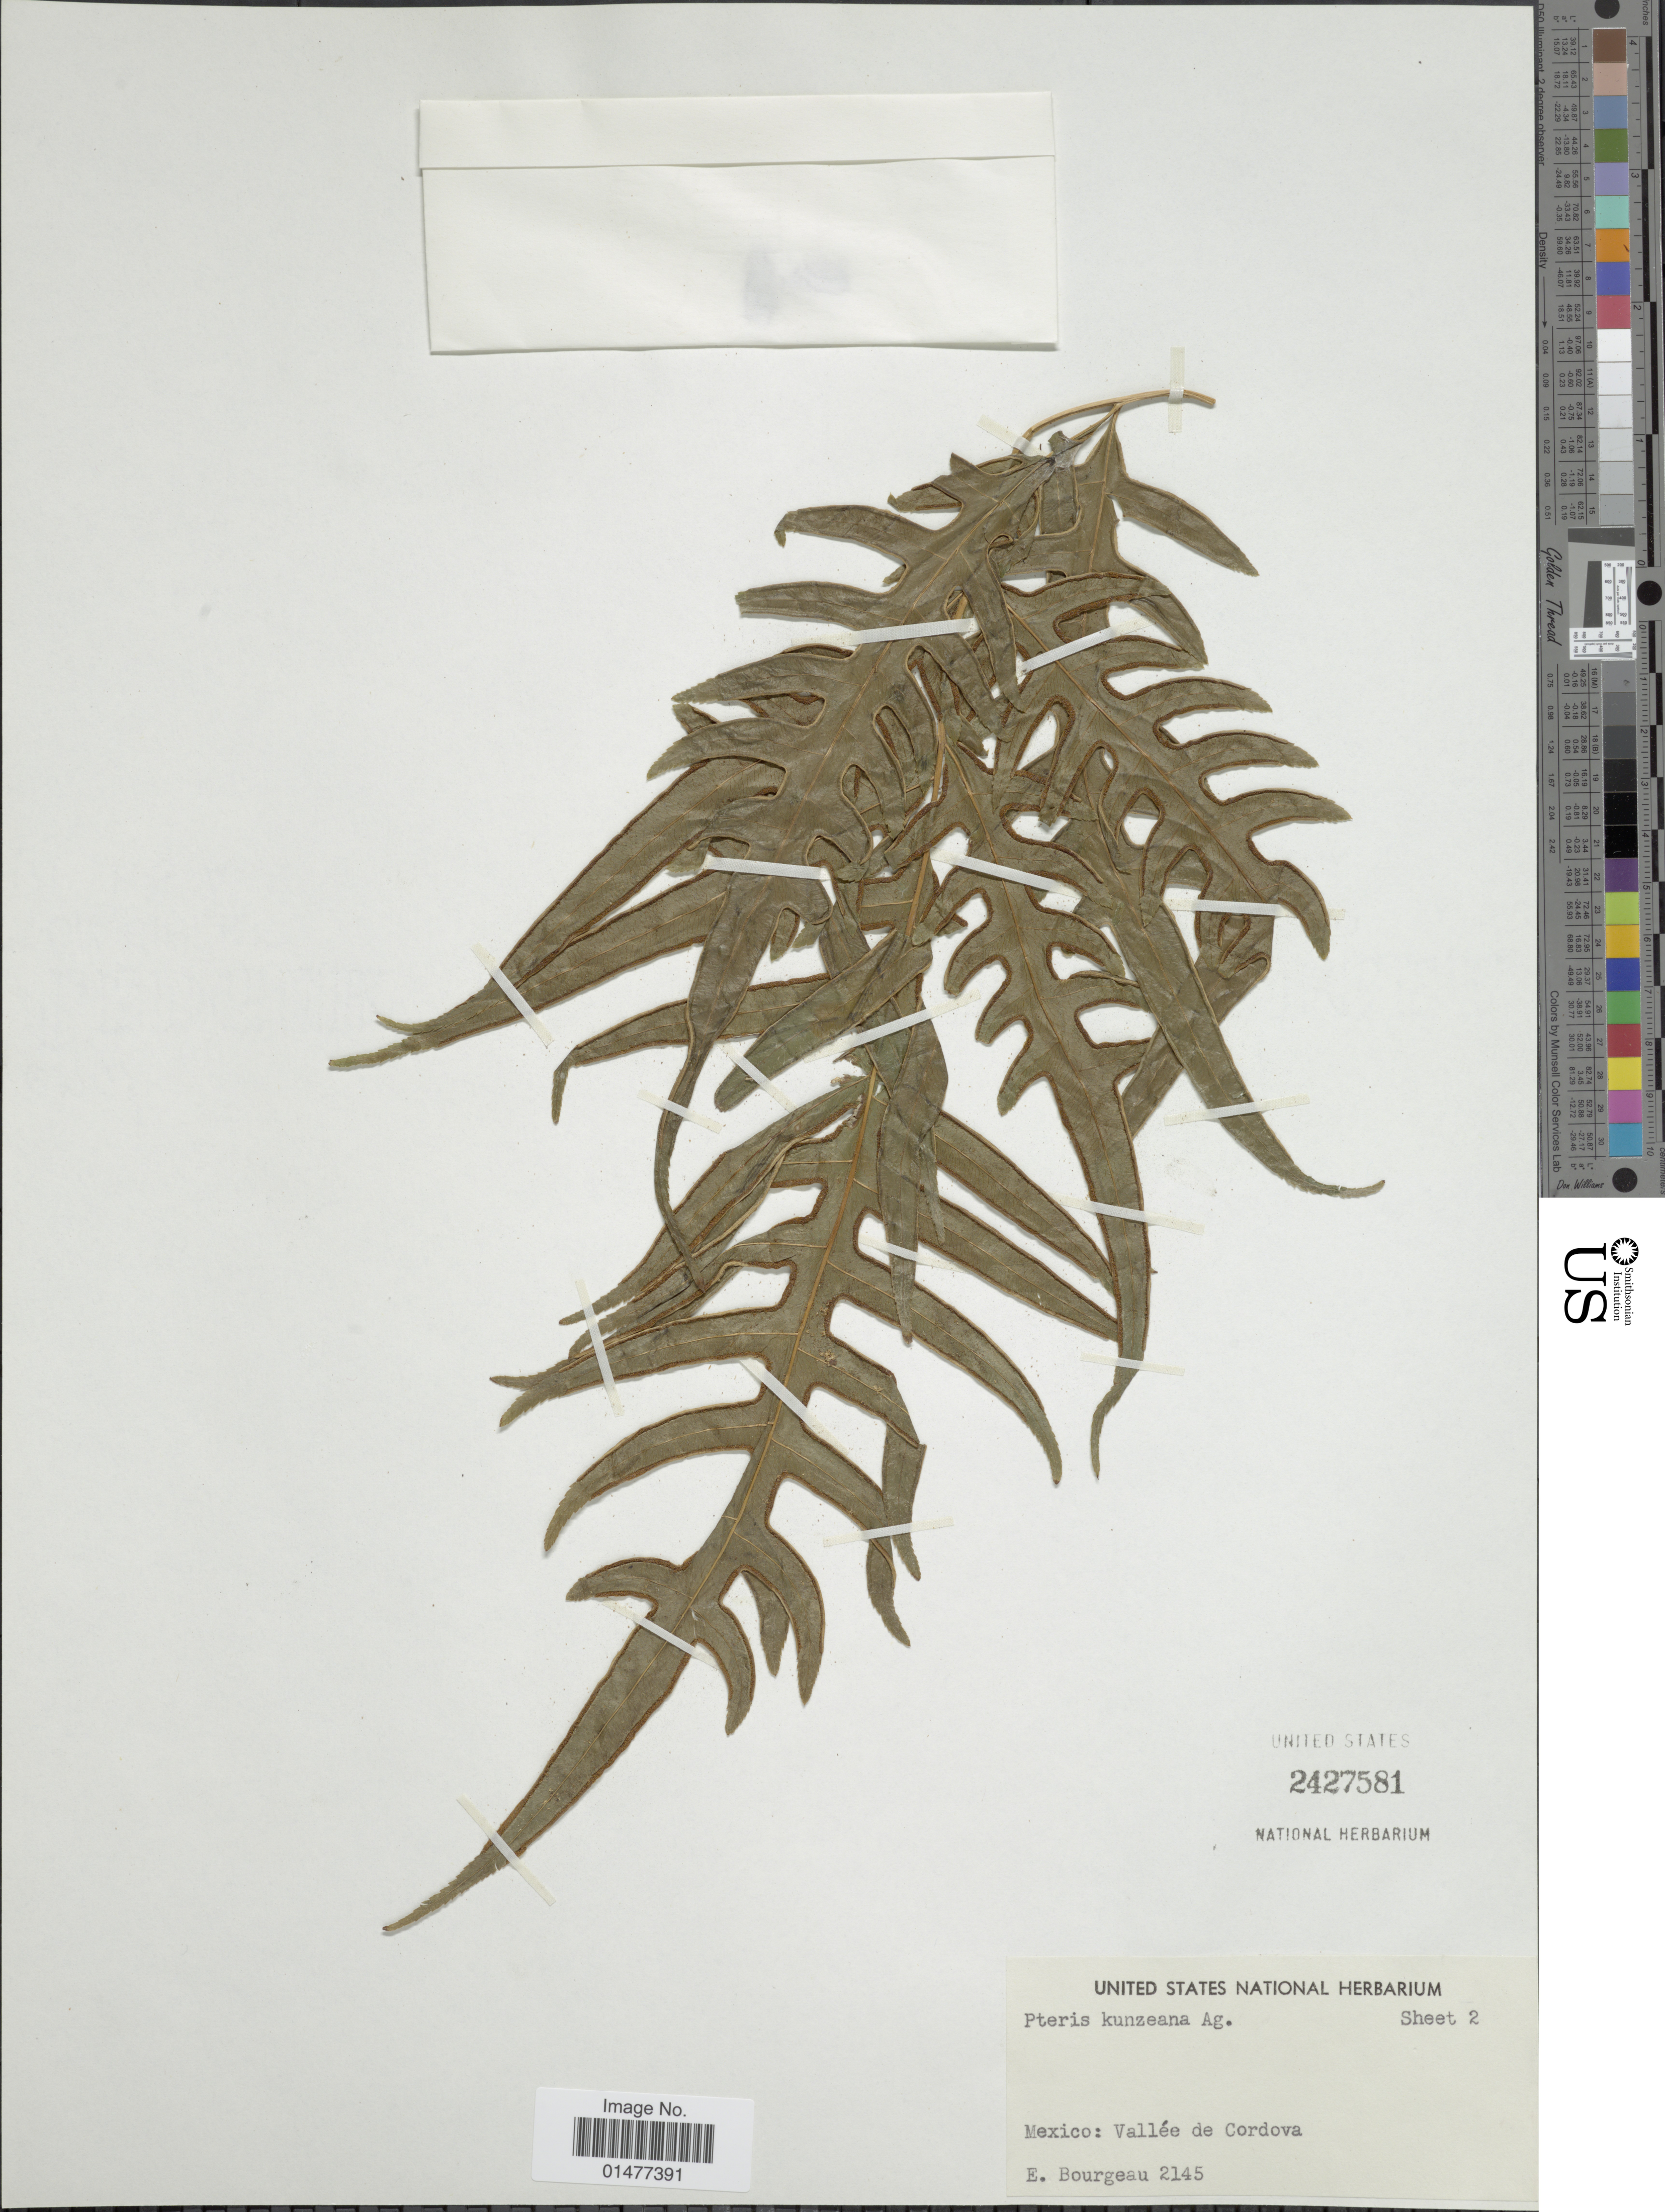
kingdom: Plantae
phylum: Tracheophyta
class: Polypodiopsida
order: Polypodiales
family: Pteridaceae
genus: Pteris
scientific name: Pteris altissima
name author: Poir.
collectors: E. Bourgeau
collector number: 2145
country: Mexico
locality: Vallee de Cordova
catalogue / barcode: US 2427581